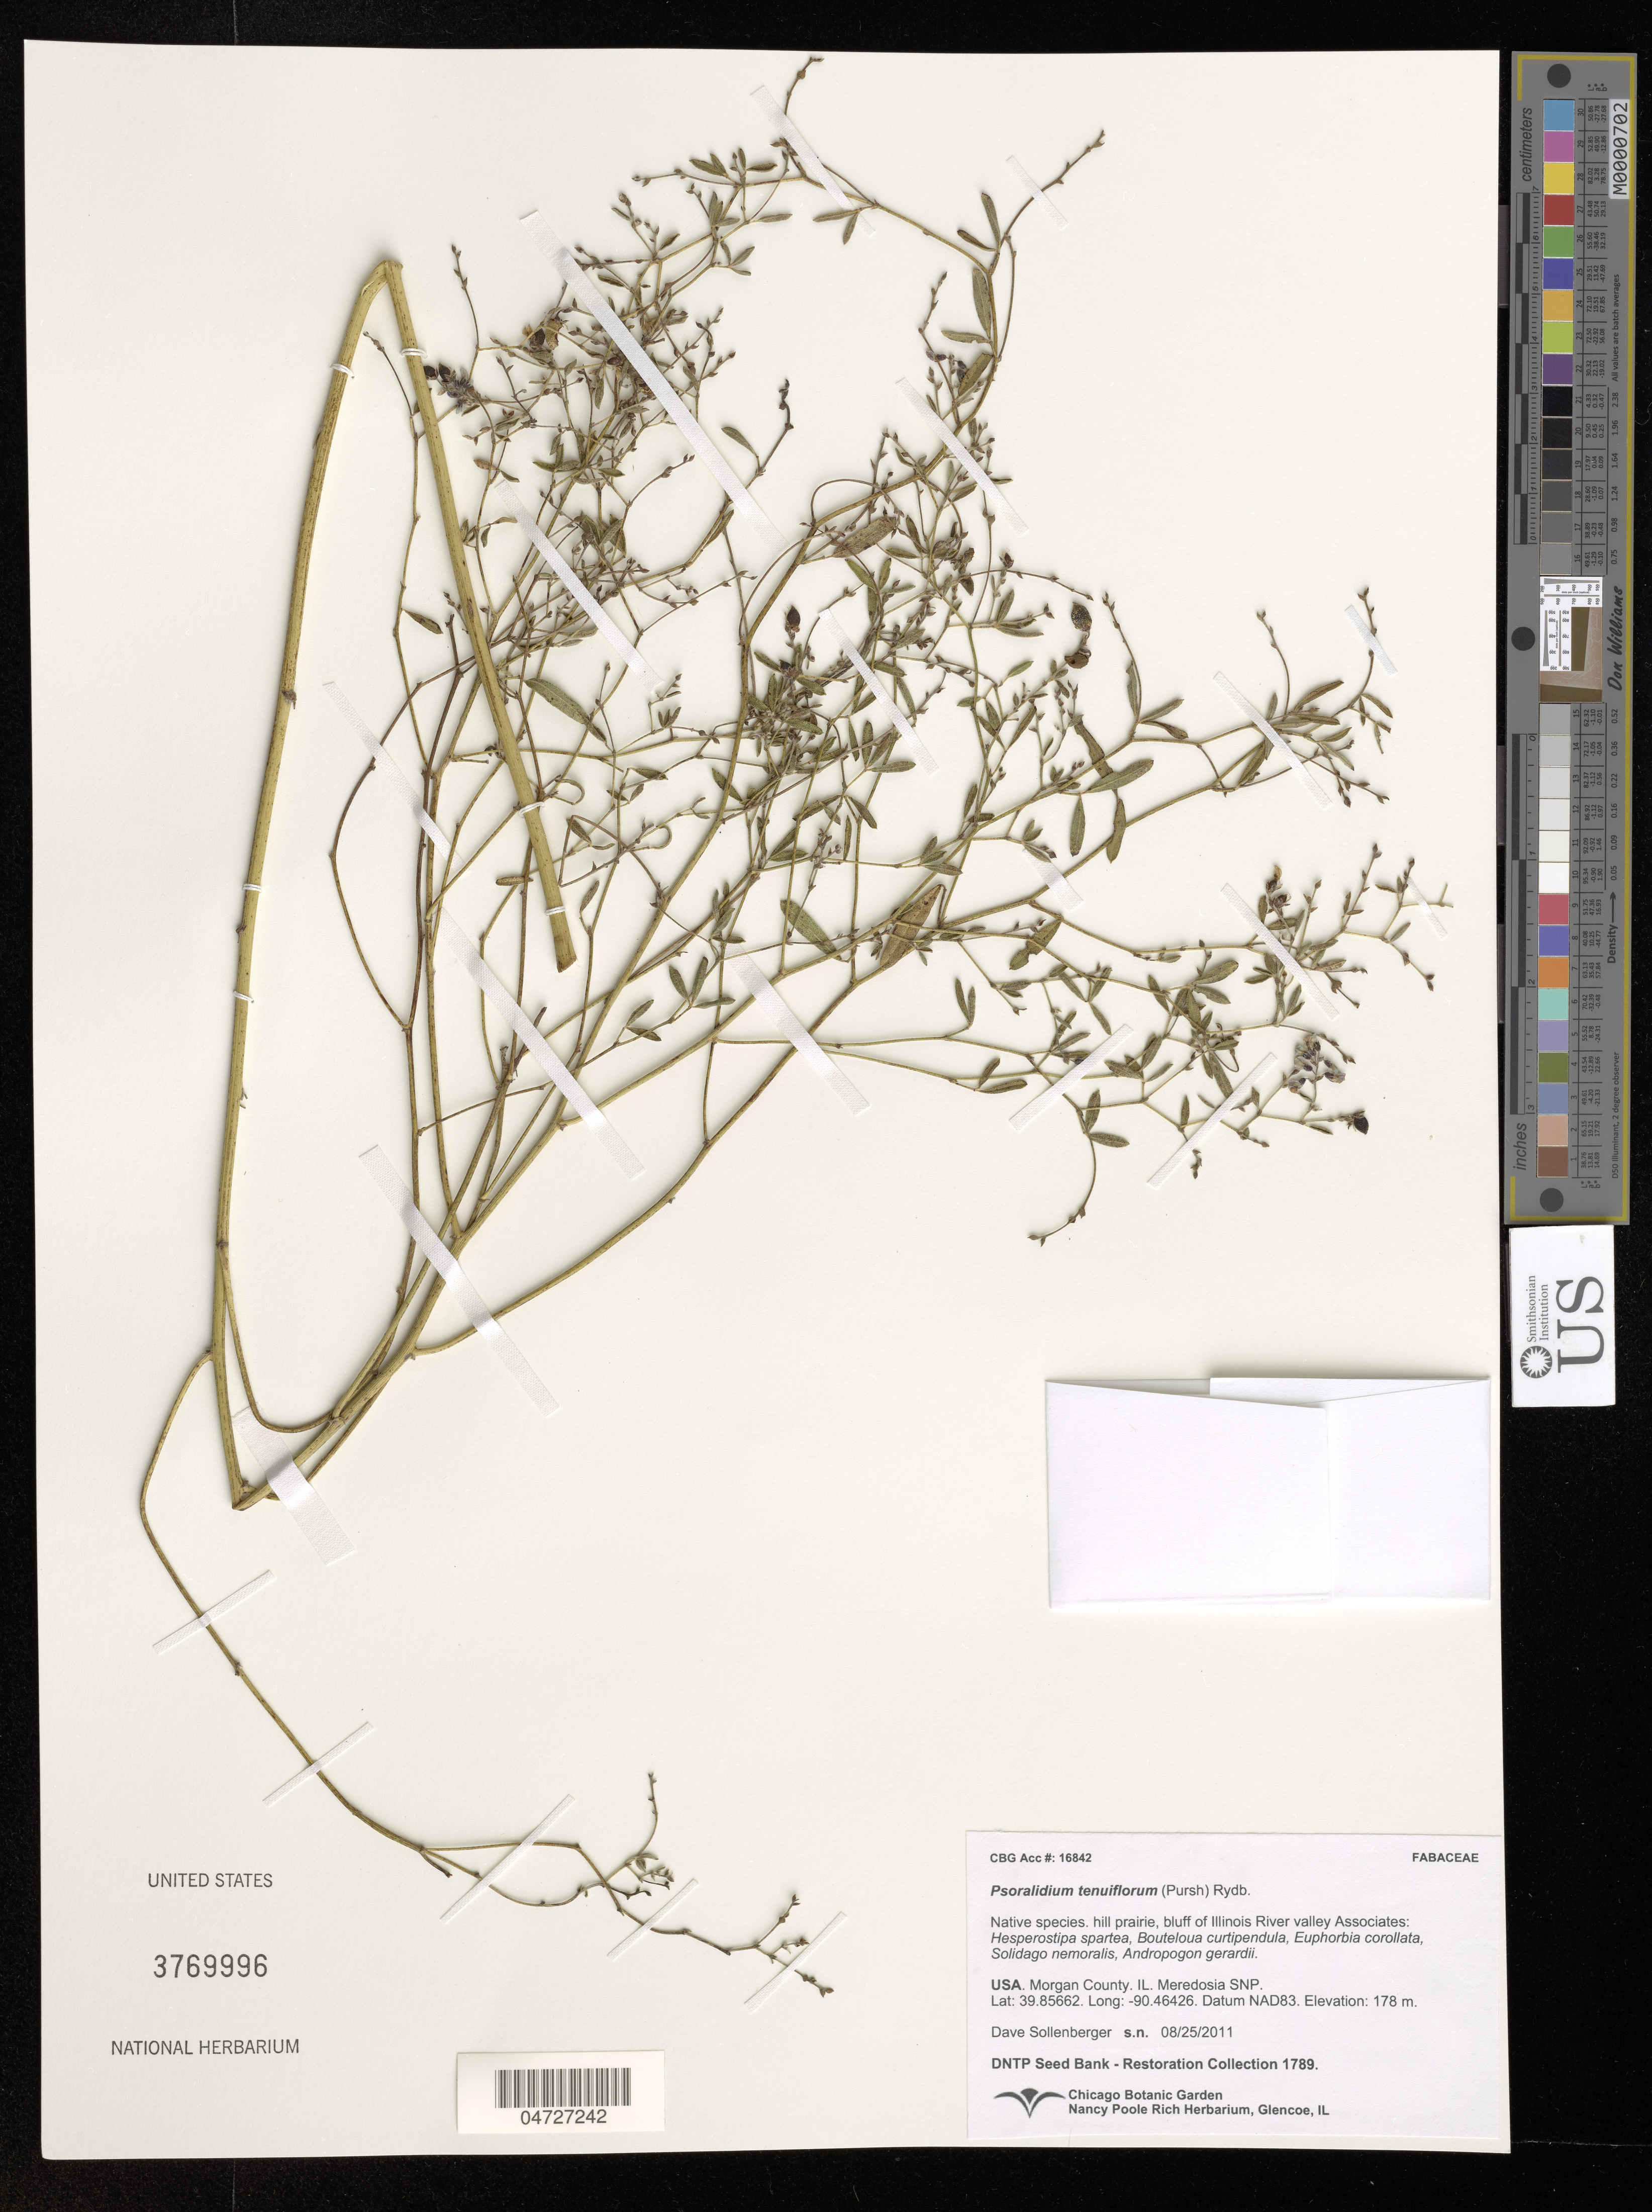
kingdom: Plantae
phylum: Tracheophyta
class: Magnoliopsida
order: Fabales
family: Fabaceae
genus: Psoralidium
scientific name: Psoralidium tenuiflorum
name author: (Pursh) Rydb.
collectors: D. Sollenberger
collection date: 2011-08-25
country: United States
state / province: Illinois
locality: Moragn County. IL. Meredosia SNP.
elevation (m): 178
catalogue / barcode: US 3769996